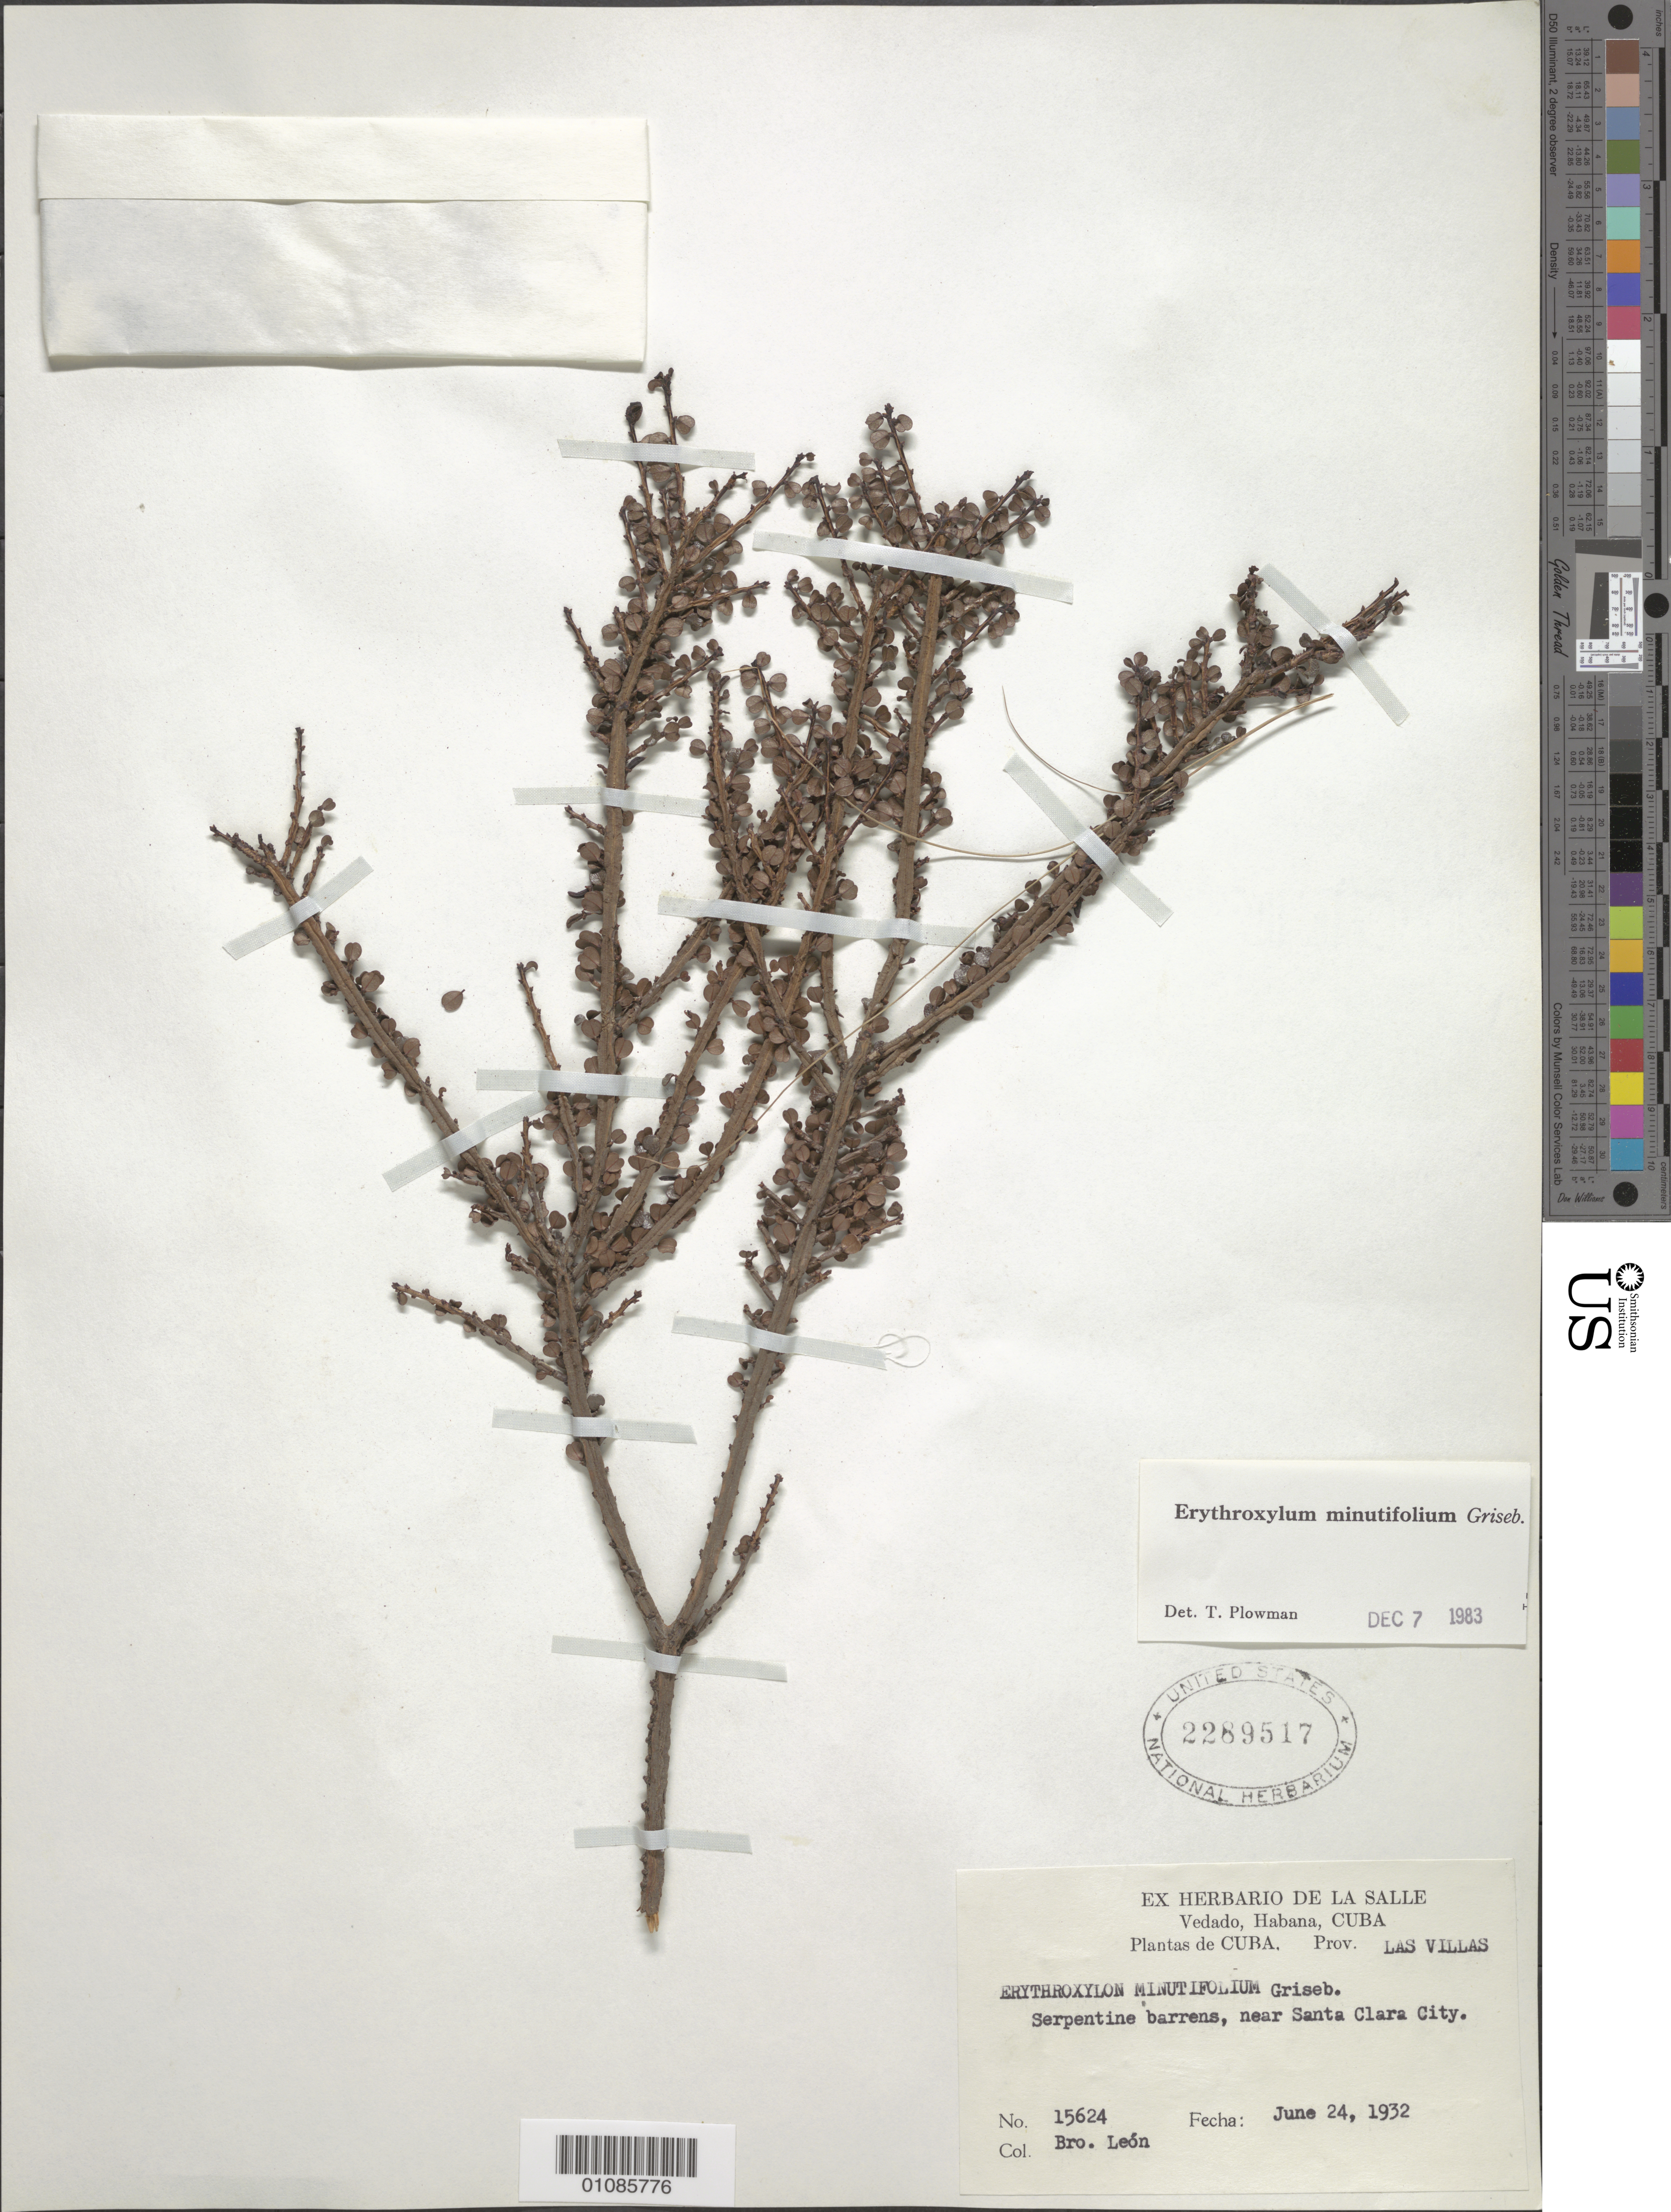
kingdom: Plantae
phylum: Tracheophyta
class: Magnoliopsida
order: Malpighiales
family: Erythroxylaceae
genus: Erythroxylum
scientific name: Erythroxylum minutifolium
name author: Griseb.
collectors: Bro. León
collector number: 15624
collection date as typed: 24 Jun 1932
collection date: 1932-06-24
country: Cuba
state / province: Villa Clara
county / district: Santa Clara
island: Cuba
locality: near santa clara city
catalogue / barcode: US 2289517